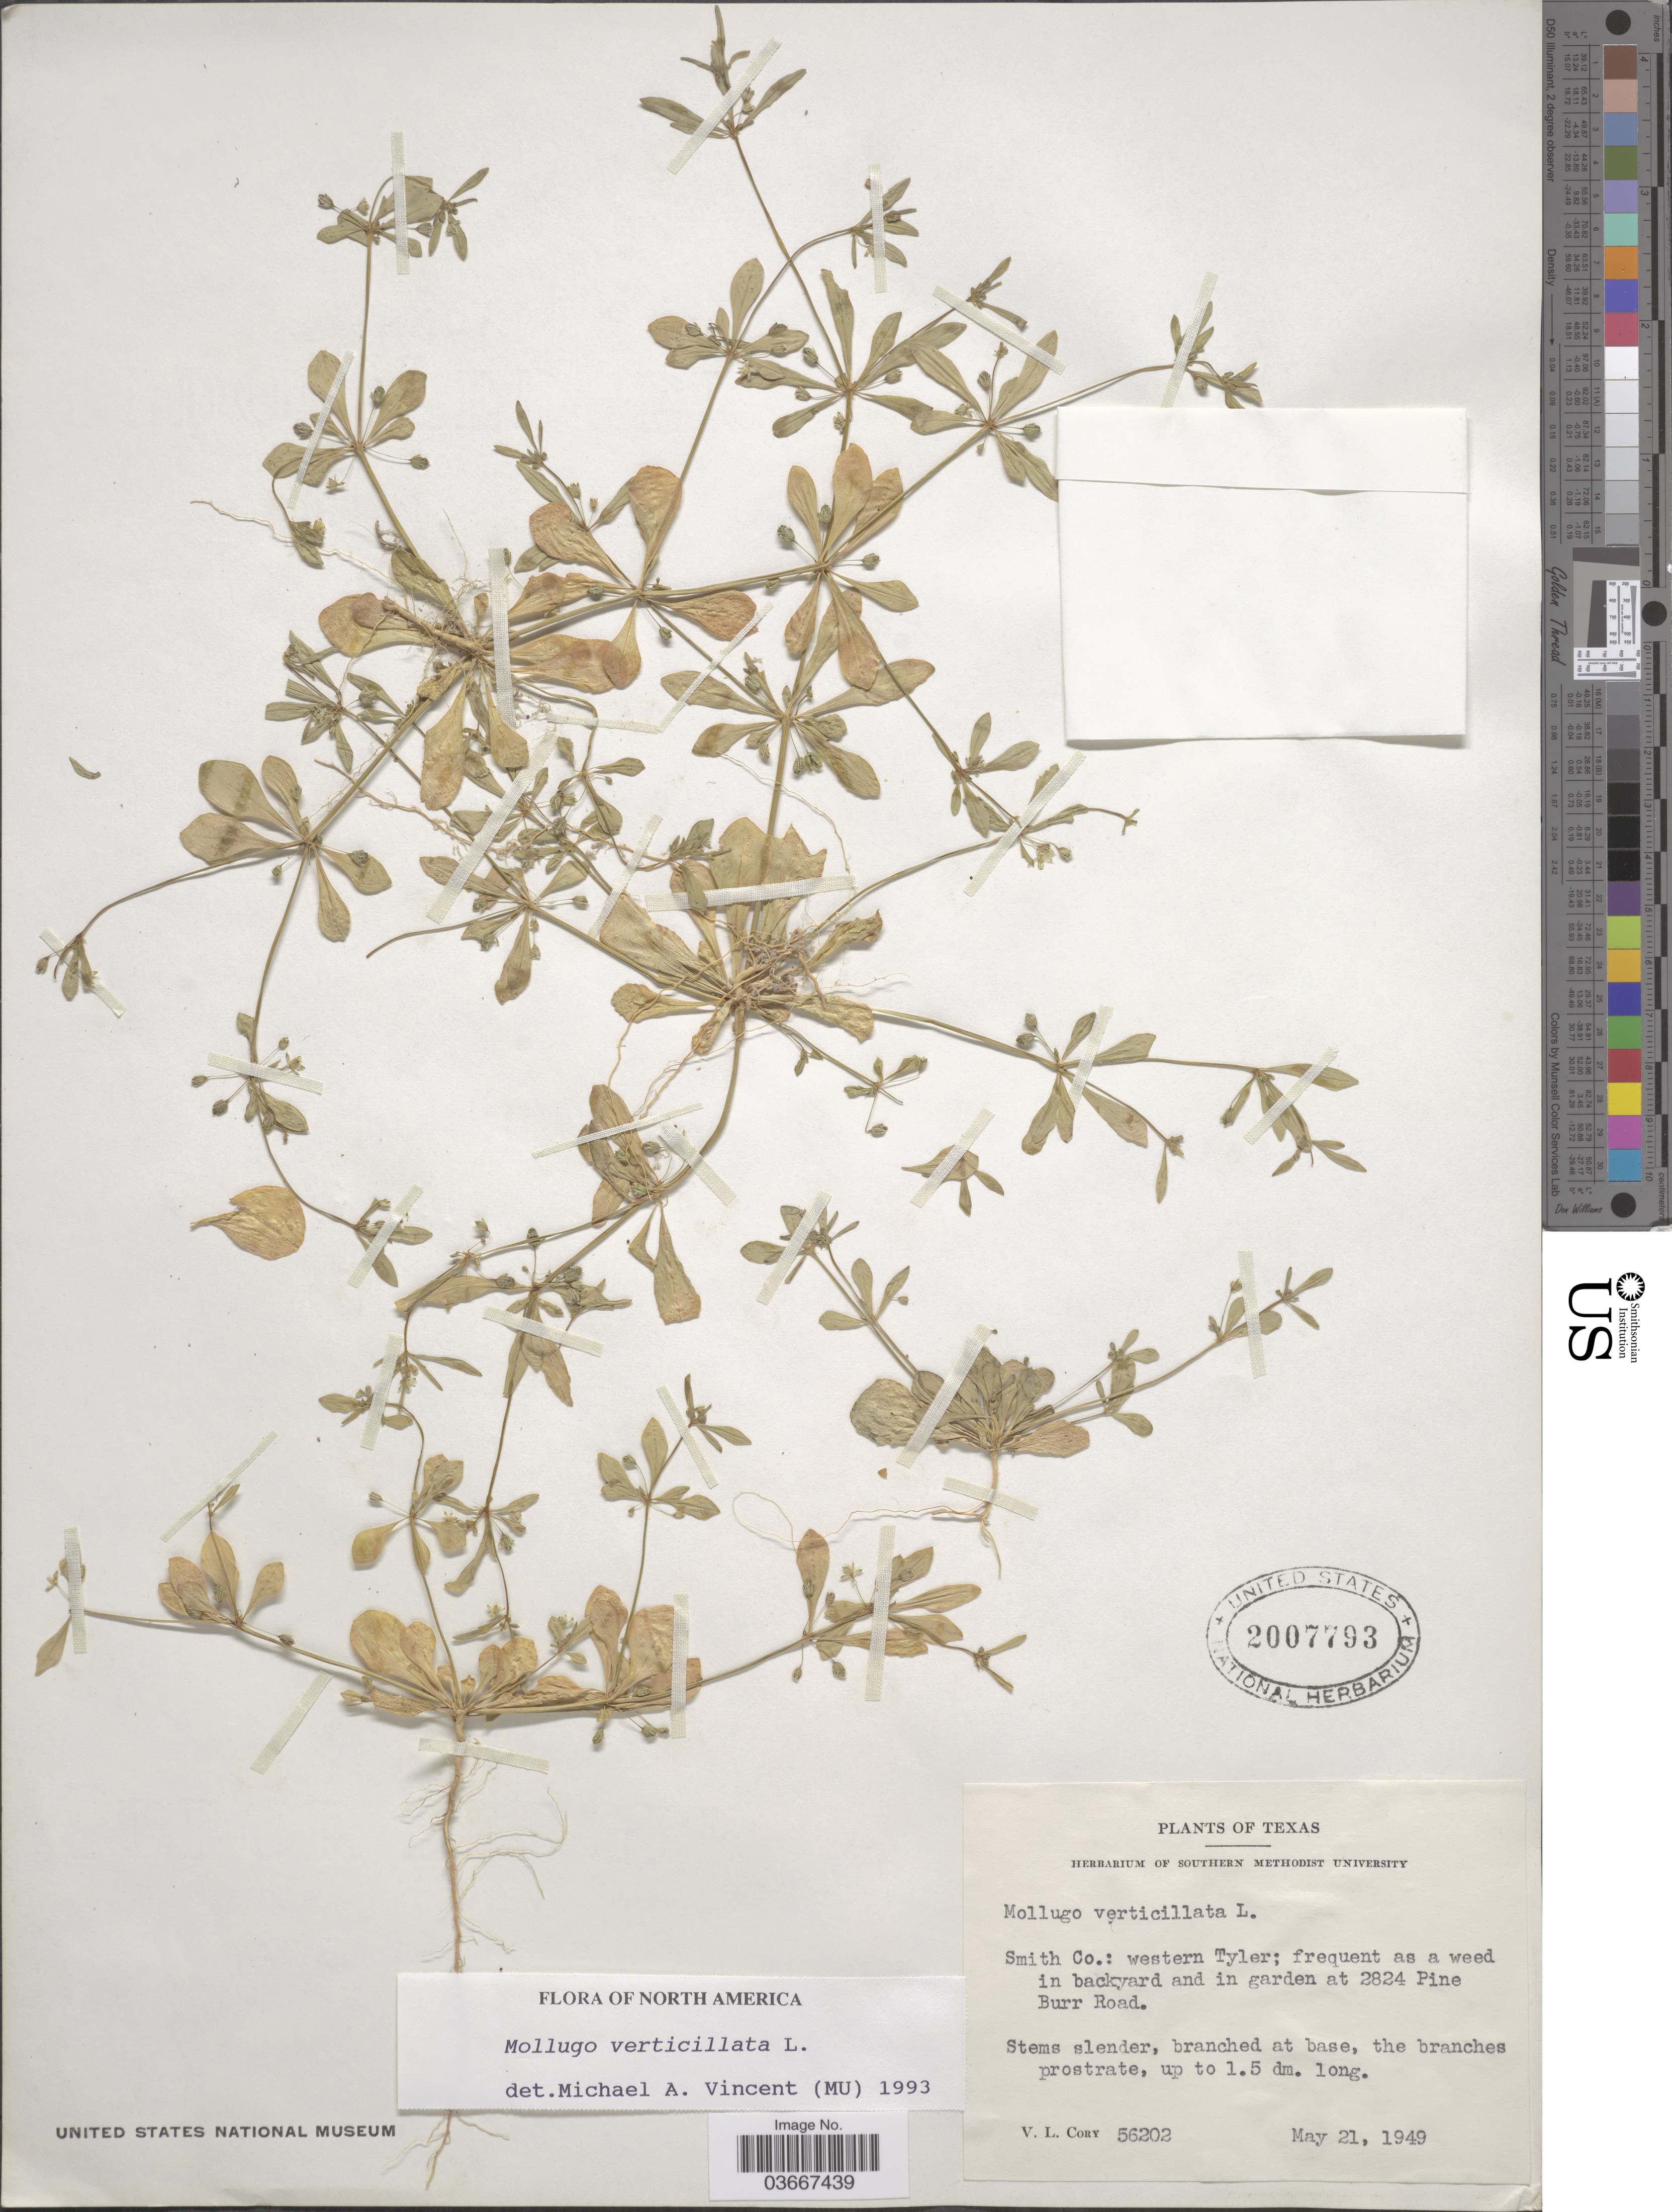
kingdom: Plantae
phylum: Tracheophyta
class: Magnoliopsida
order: Caryophyllales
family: Molluginaceae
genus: Mollugo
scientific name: Mollugo verticillata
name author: L.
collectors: V. Cory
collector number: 56202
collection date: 1949-05-21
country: United States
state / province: Texas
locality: Smith Co.: western Tyler; frequent as a weed in backyard and in garden at 2824 Pine Burr Road.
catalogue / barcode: US 2007793